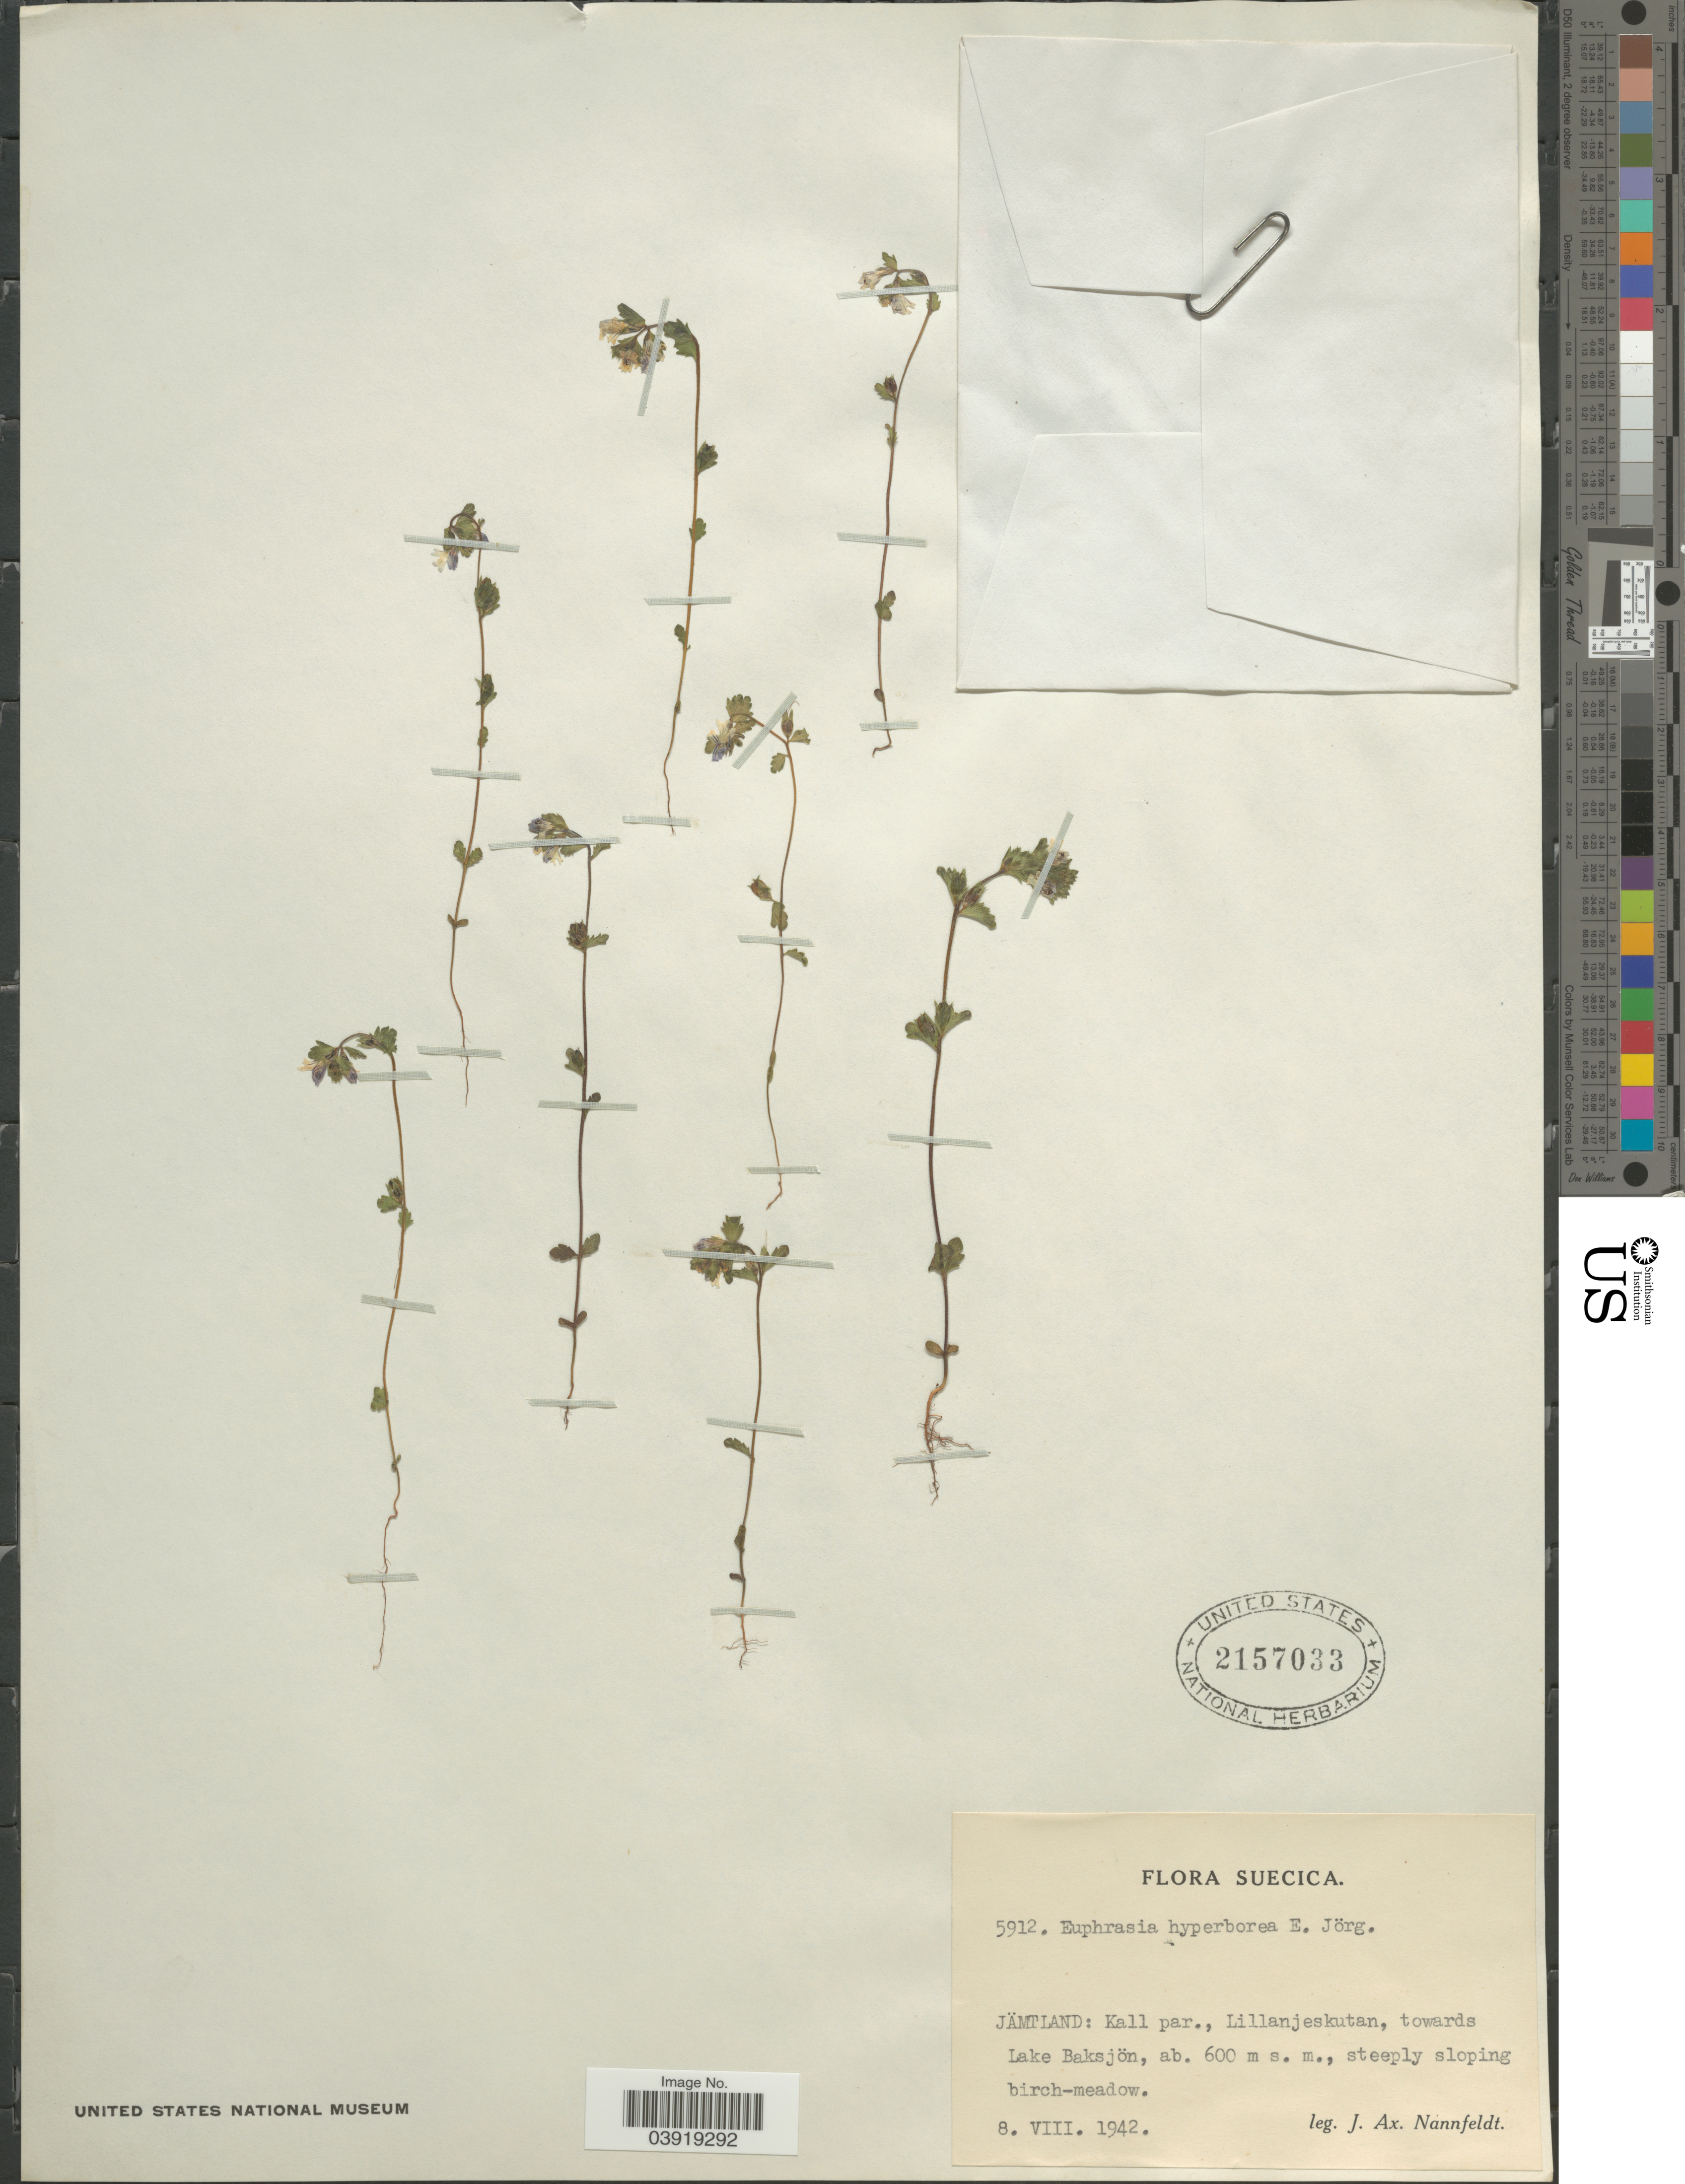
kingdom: Plantae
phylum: Tracheophyta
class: Magnoliopsida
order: Lamiales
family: Orobanchaceae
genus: Euphrasia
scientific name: Euphrasia hyperborea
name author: Jorgens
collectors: J. Nannfeldt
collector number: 5912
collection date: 1942-08-08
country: Sweden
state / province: Jämtland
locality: Jämtland: Kall par., Lillanjeskutan, towards Lake Baksjön.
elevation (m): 600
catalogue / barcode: US 2157033